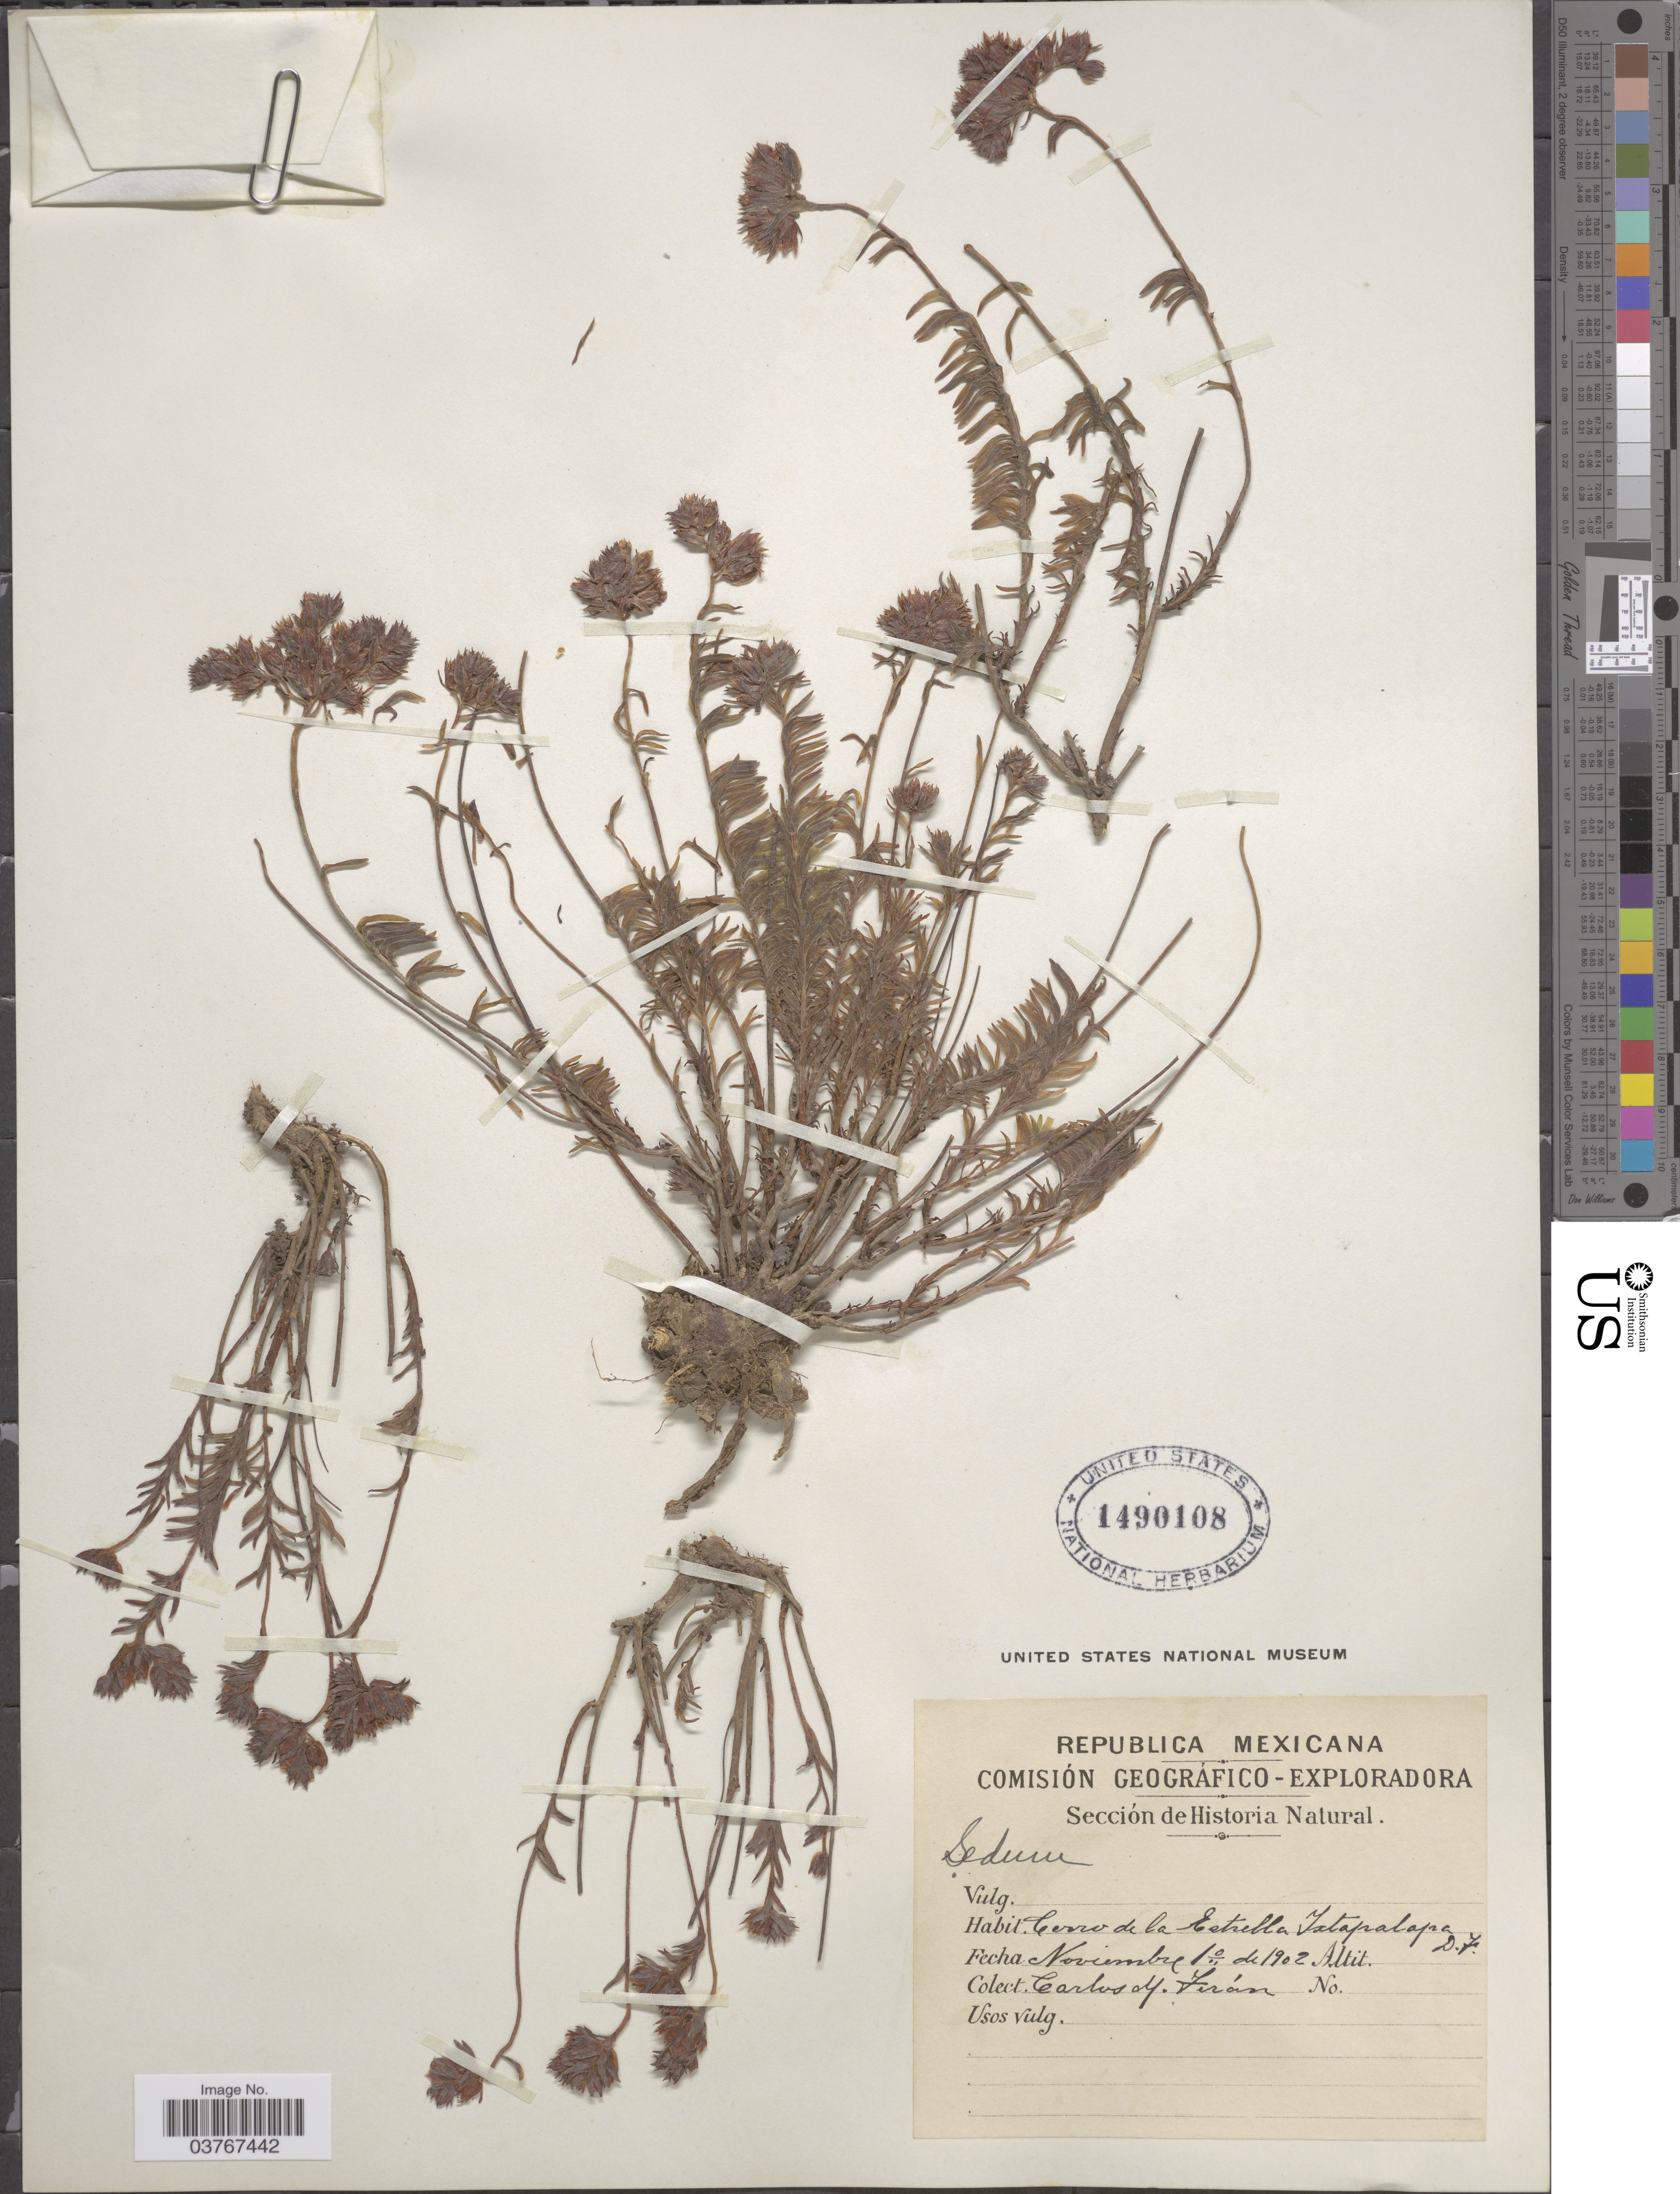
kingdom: Plantae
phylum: Tracheophyta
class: Magnoliopsida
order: Saxifragales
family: Crassulaceae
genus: Sedum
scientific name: Sedum sp.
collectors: C. Feran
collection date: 1902-11-01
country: Mexico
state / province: Distrito Federal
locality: Cerro de la Estrella Ixtapalapa.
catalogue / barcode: US 1490108